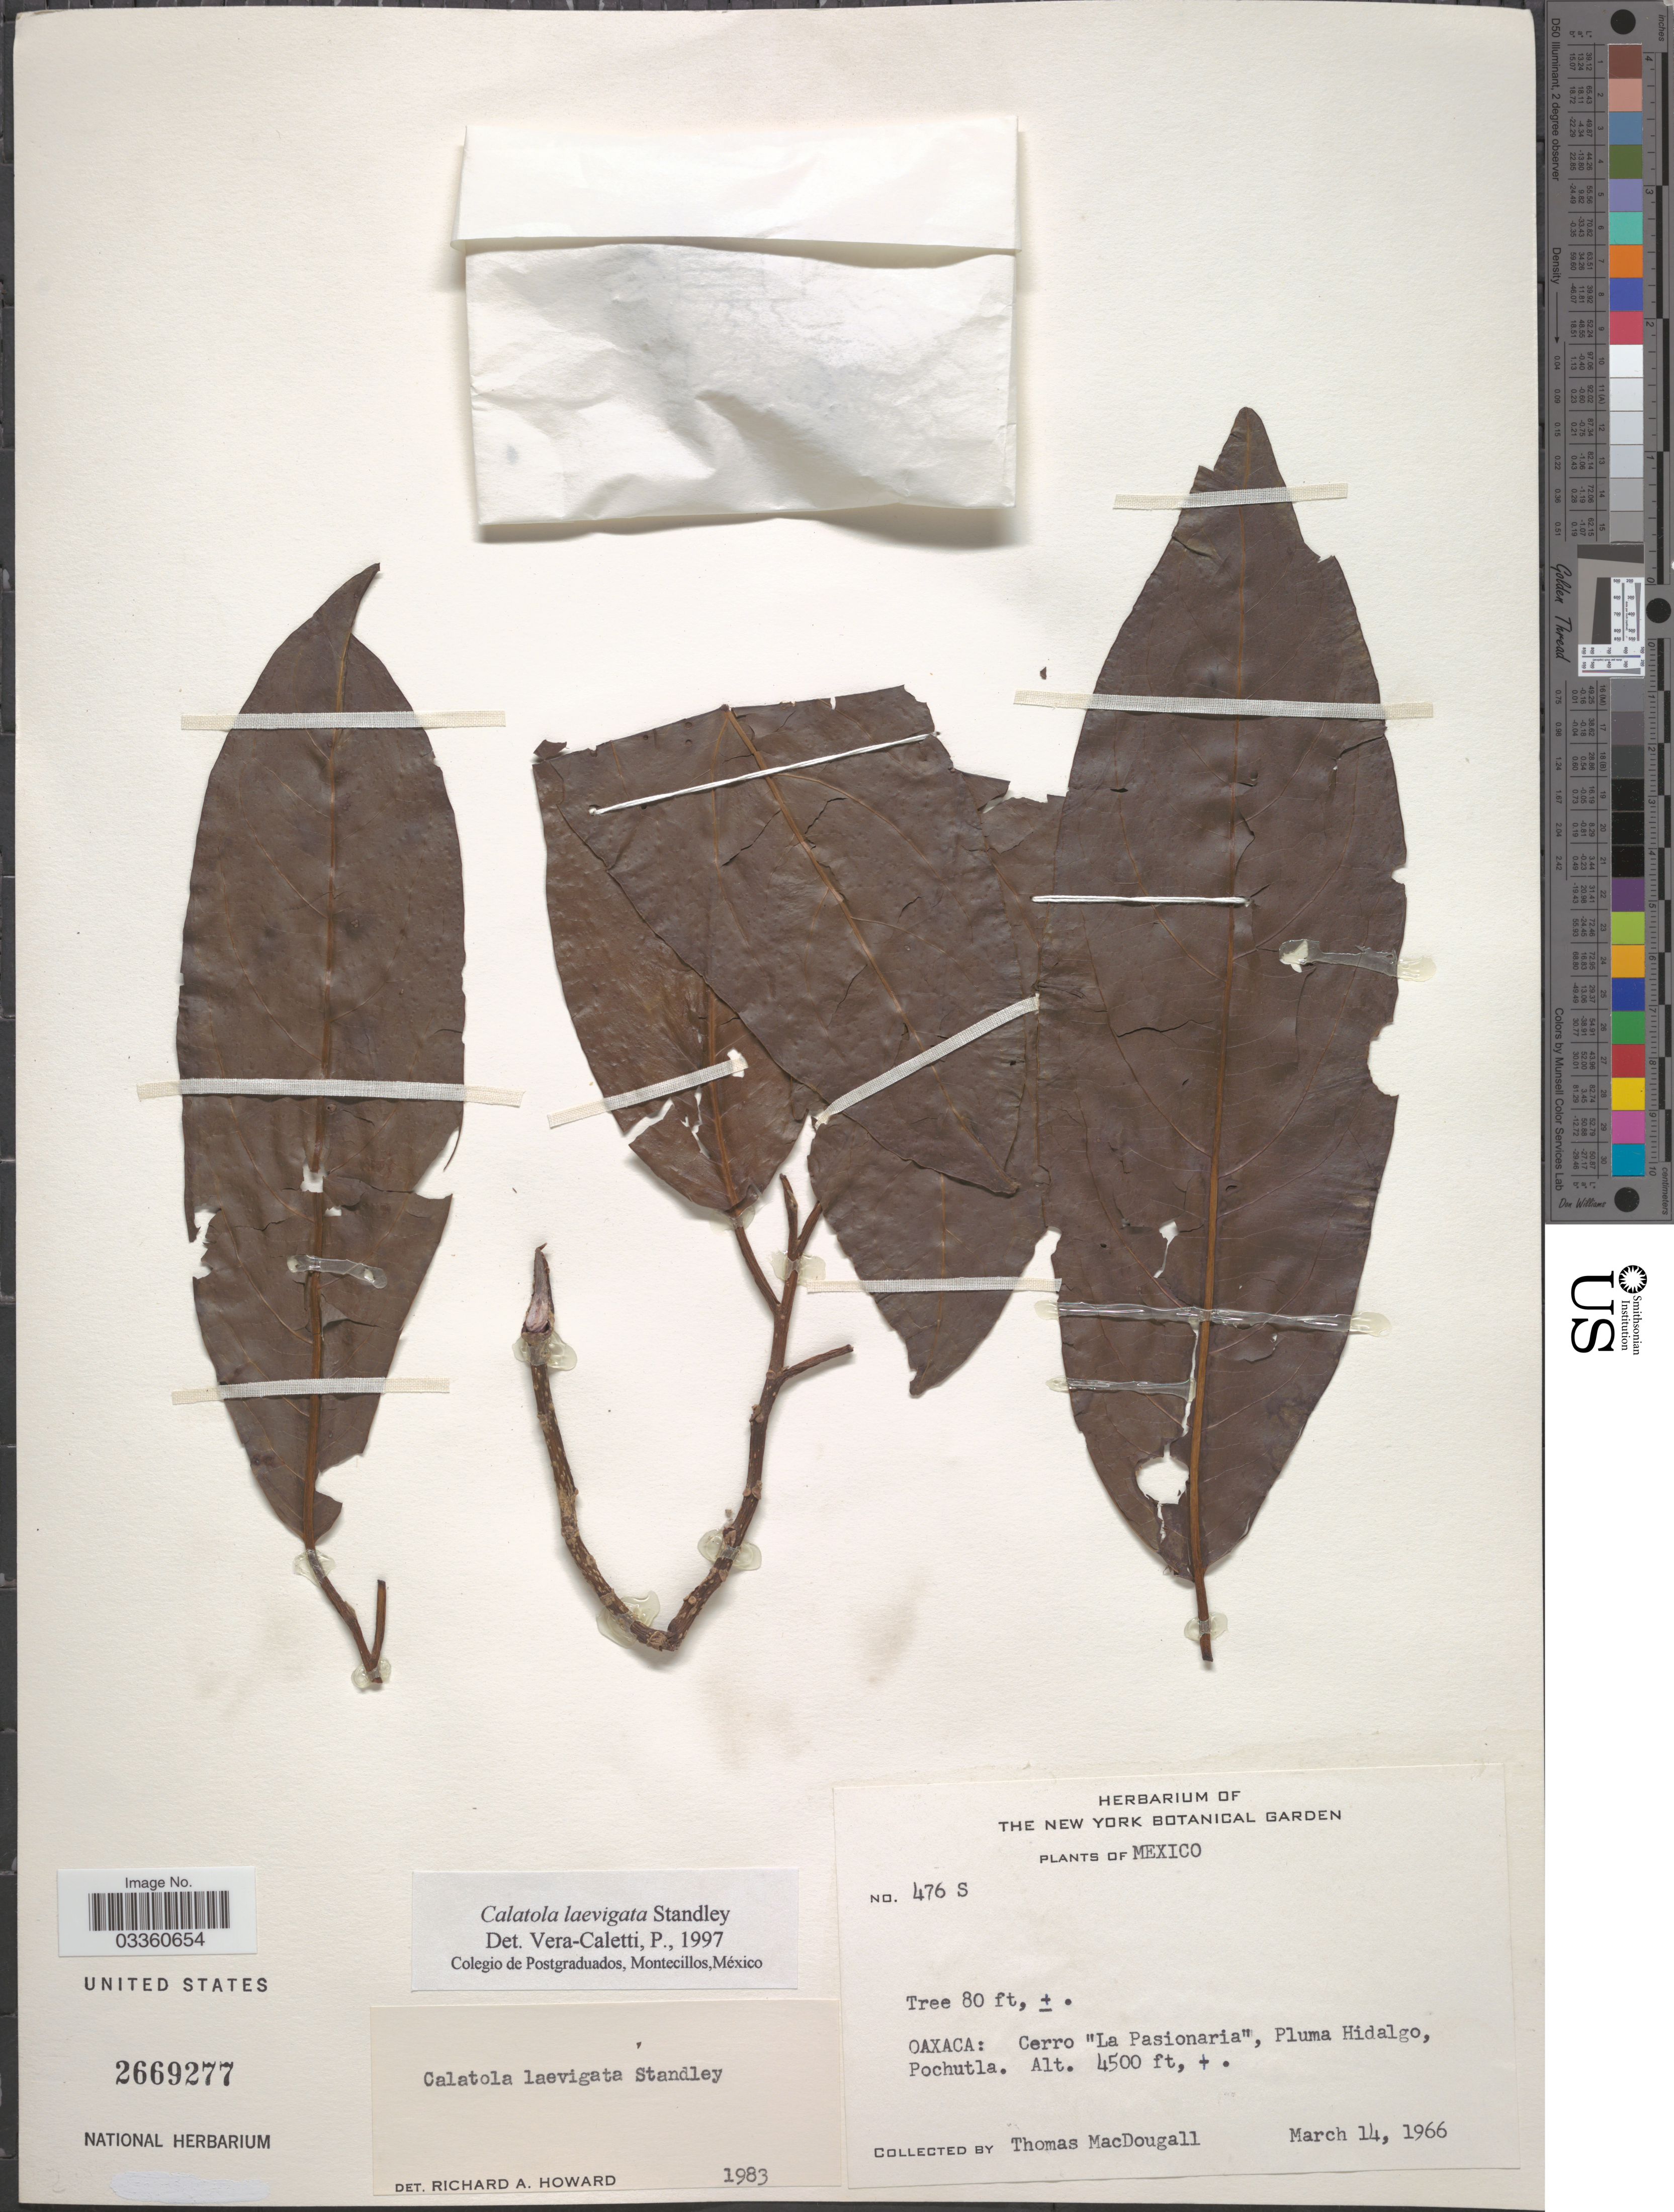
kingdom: Plantae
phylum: Tracheophyta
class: Magnoliopsida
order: Metteniusales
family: Metteniusaceae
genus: Calatola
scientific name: Calatola laevigata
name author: Standl.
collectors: T. B. MacDougall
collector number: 476S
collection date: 1966-03-14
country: Mexico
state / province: Oaxaca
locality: Cerro "La Pasionaria", Pluma Hidalgo, Pochutla.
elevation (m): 1372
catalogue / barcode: US 2669277